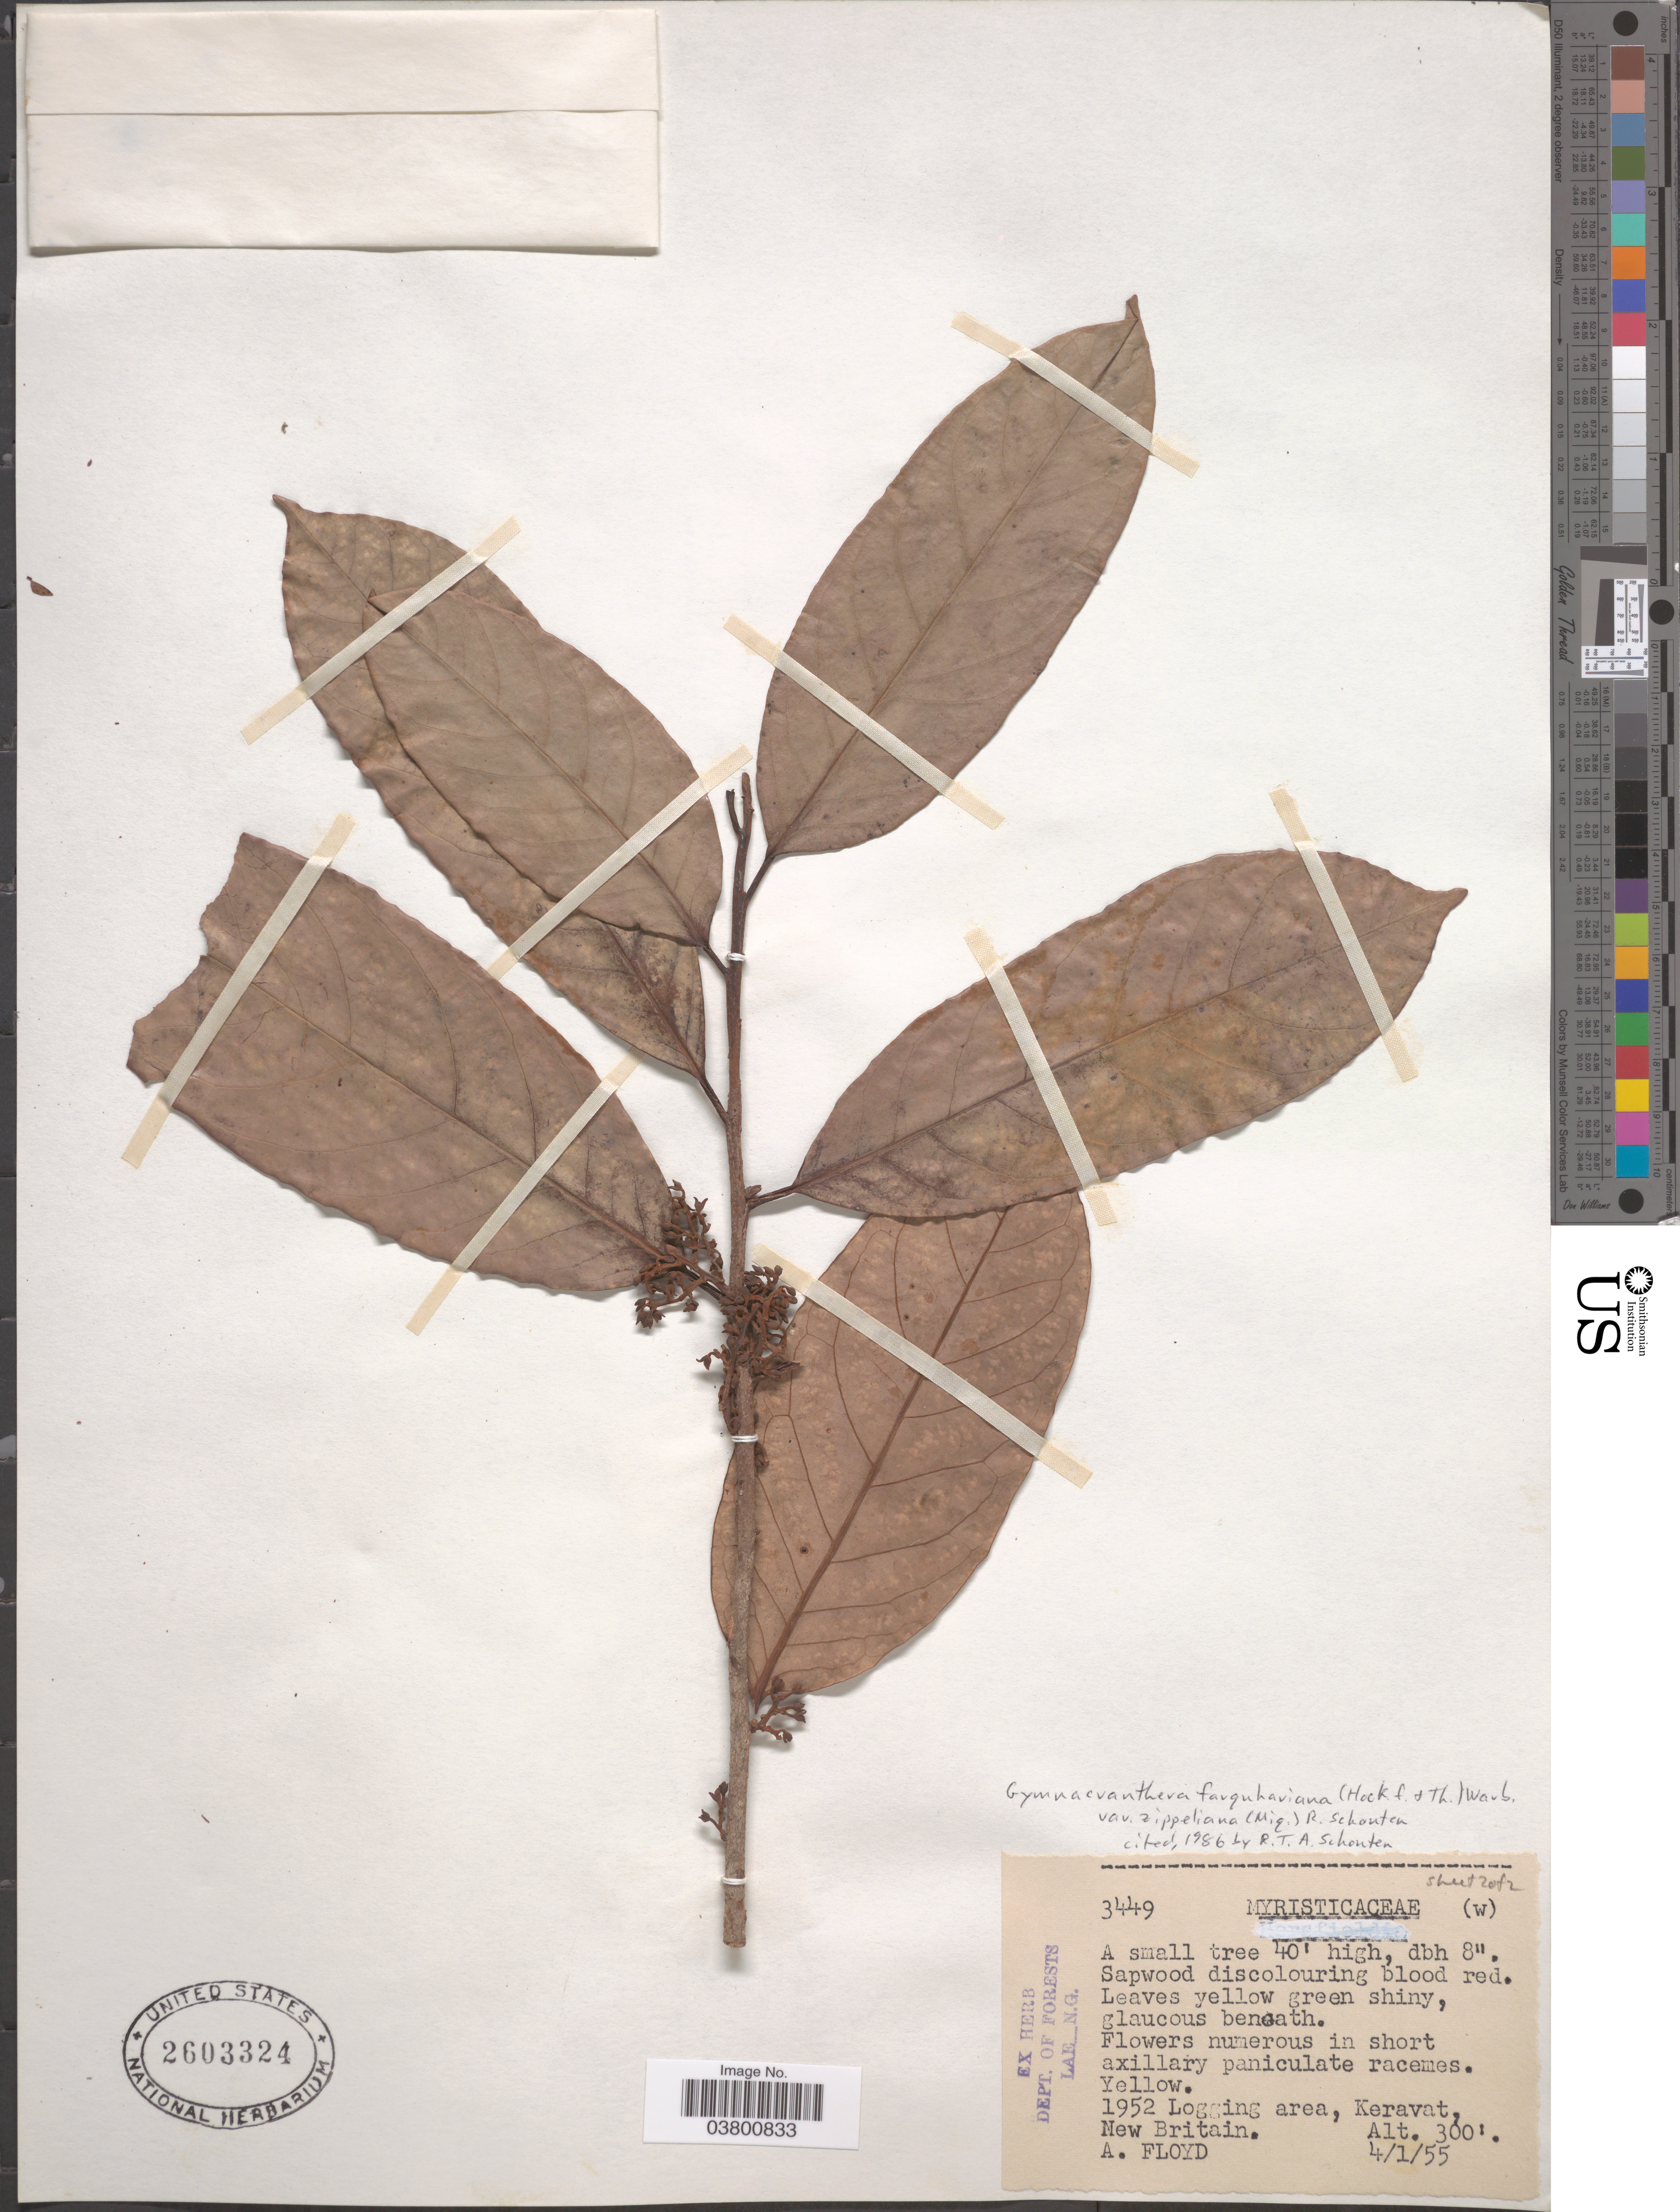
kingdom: Plantae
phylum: Tracheophyta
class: Magnoliopsida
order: Magnoliales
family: Myristicaceae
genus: Gymnacranthera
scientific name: Gymnacranthera farquhariana var. zippeliana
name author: (Miq.) R.T.A. Schouten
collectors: A. Floyd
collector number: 3449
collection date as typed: Transcribed d/m/y: 4/1/55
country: Papua New Guinea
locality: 1952 Logging area, Keravat, New Britain.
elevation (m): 91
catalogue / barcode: US 2603324